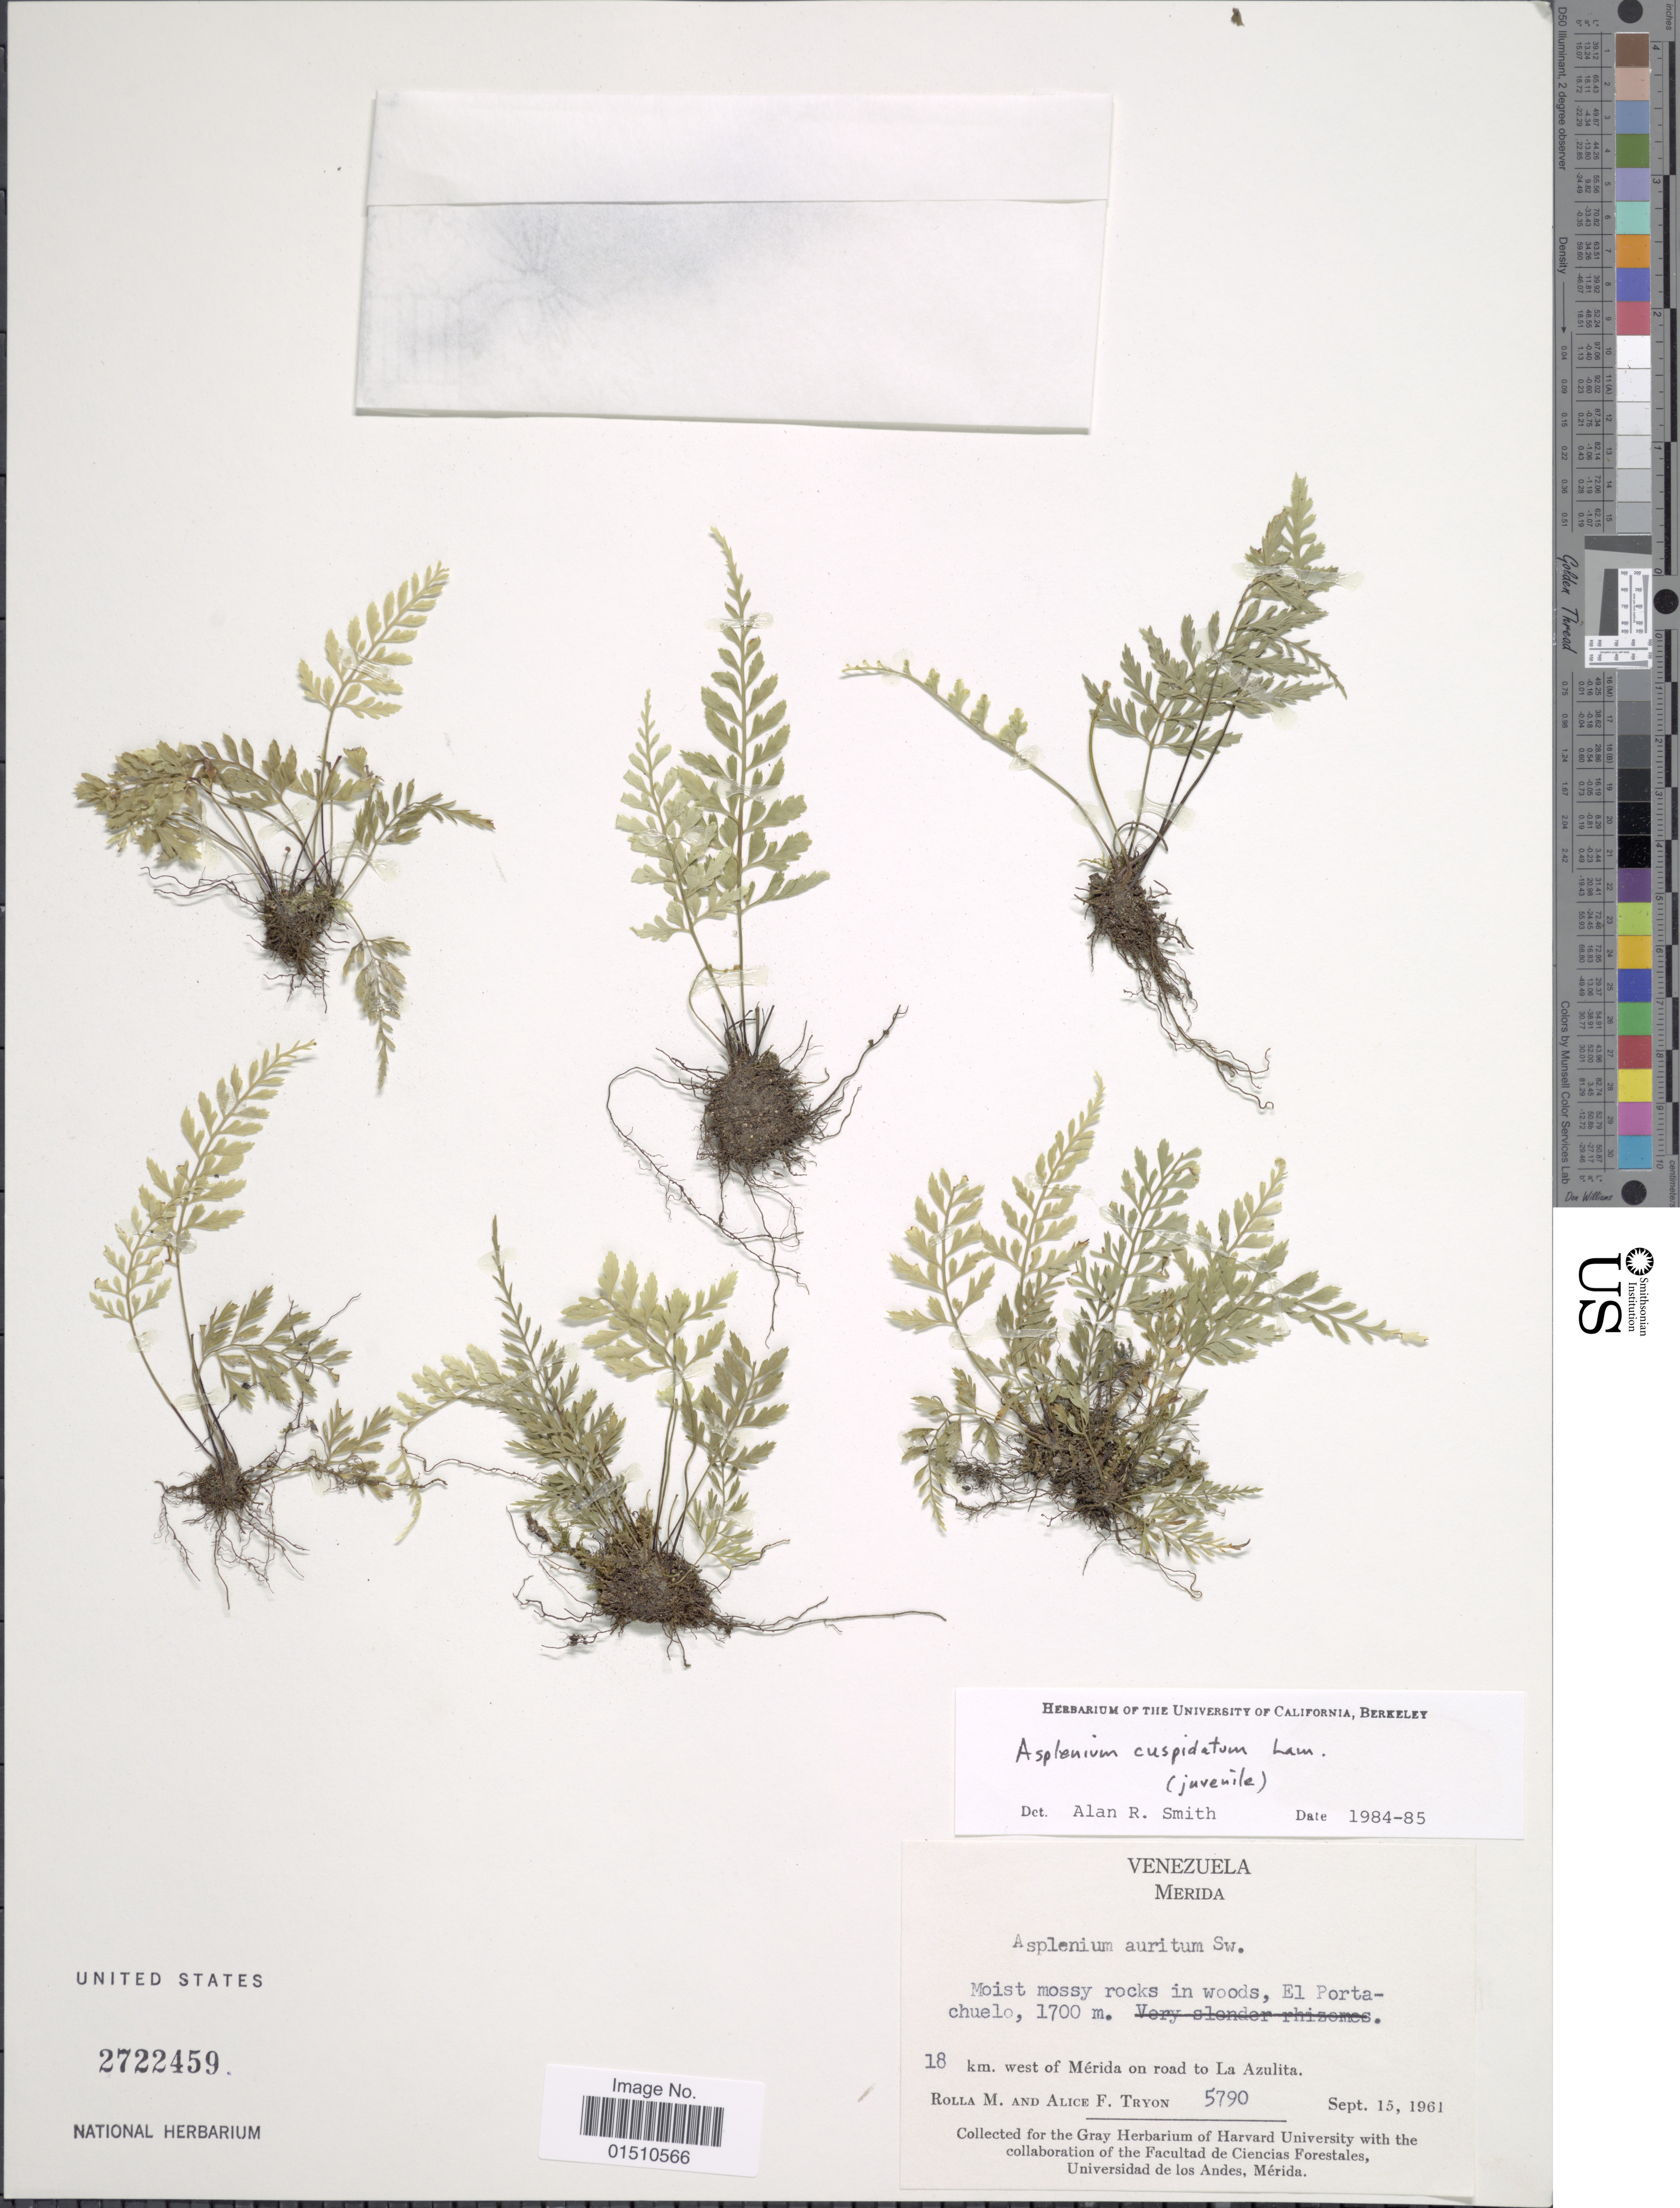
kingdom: Plantae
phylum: Tracheophyta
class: Polypodiopsida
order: Polypodiales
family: Aspleniaceae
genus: Asplenium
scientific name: Asplenium cuspidatum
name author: Lam.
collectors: R. M. Tryon & A. F. Tryon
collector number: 5790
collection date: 1961-09-15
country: Venezuela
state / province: Mérida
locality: Venezuela, Merida. 18 km. west of Merida on road to La Azulita. moist mossy rocks in woods, El Portachuelo.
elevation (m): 1700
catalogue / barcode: US 2722459